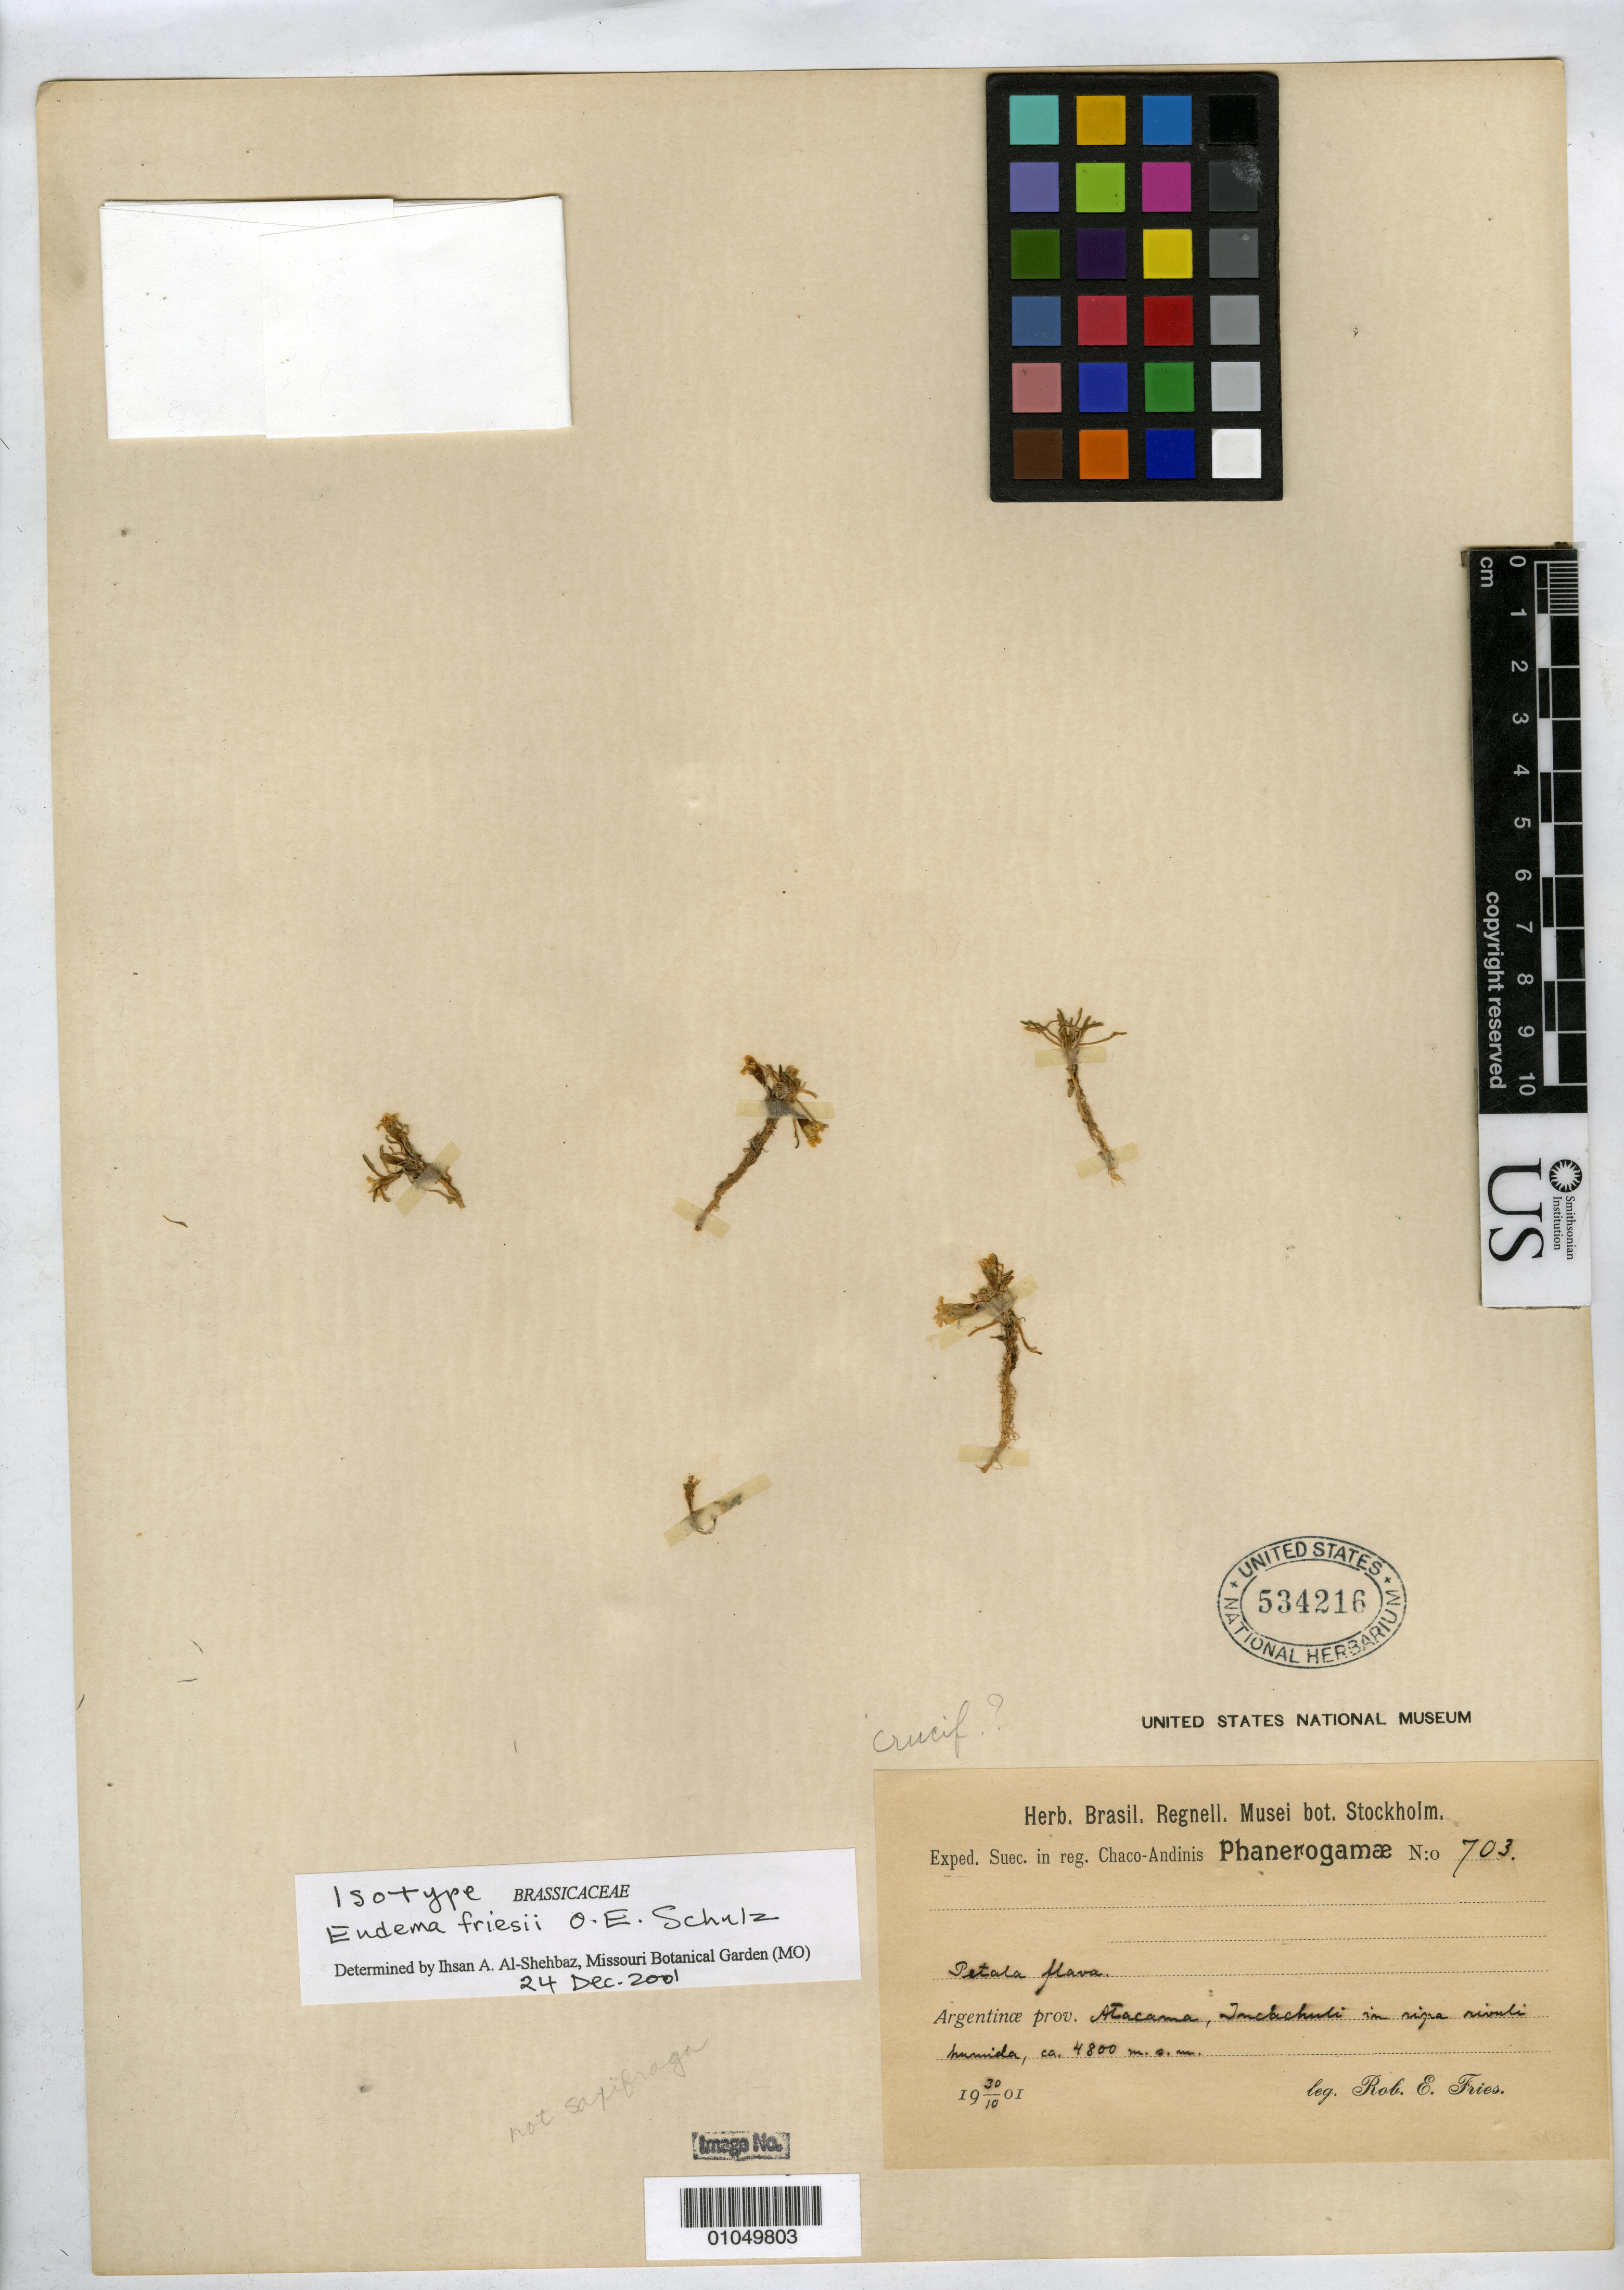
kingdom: Plantae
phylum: Tracheophyta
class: Magnoliopsida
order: Brassicales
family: Brassicaceae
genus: Eudema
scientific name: Eudema friesii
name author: O.E. Schulz in Engl.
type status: Isotype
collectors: R. E. Fries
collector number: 703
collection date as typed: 30 Oct 1901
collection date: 1901-10-30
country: Argentina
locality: Prov. Atacama, Inclachuli in nigra rivuli humida.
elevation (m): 4800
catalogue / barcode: US 534216